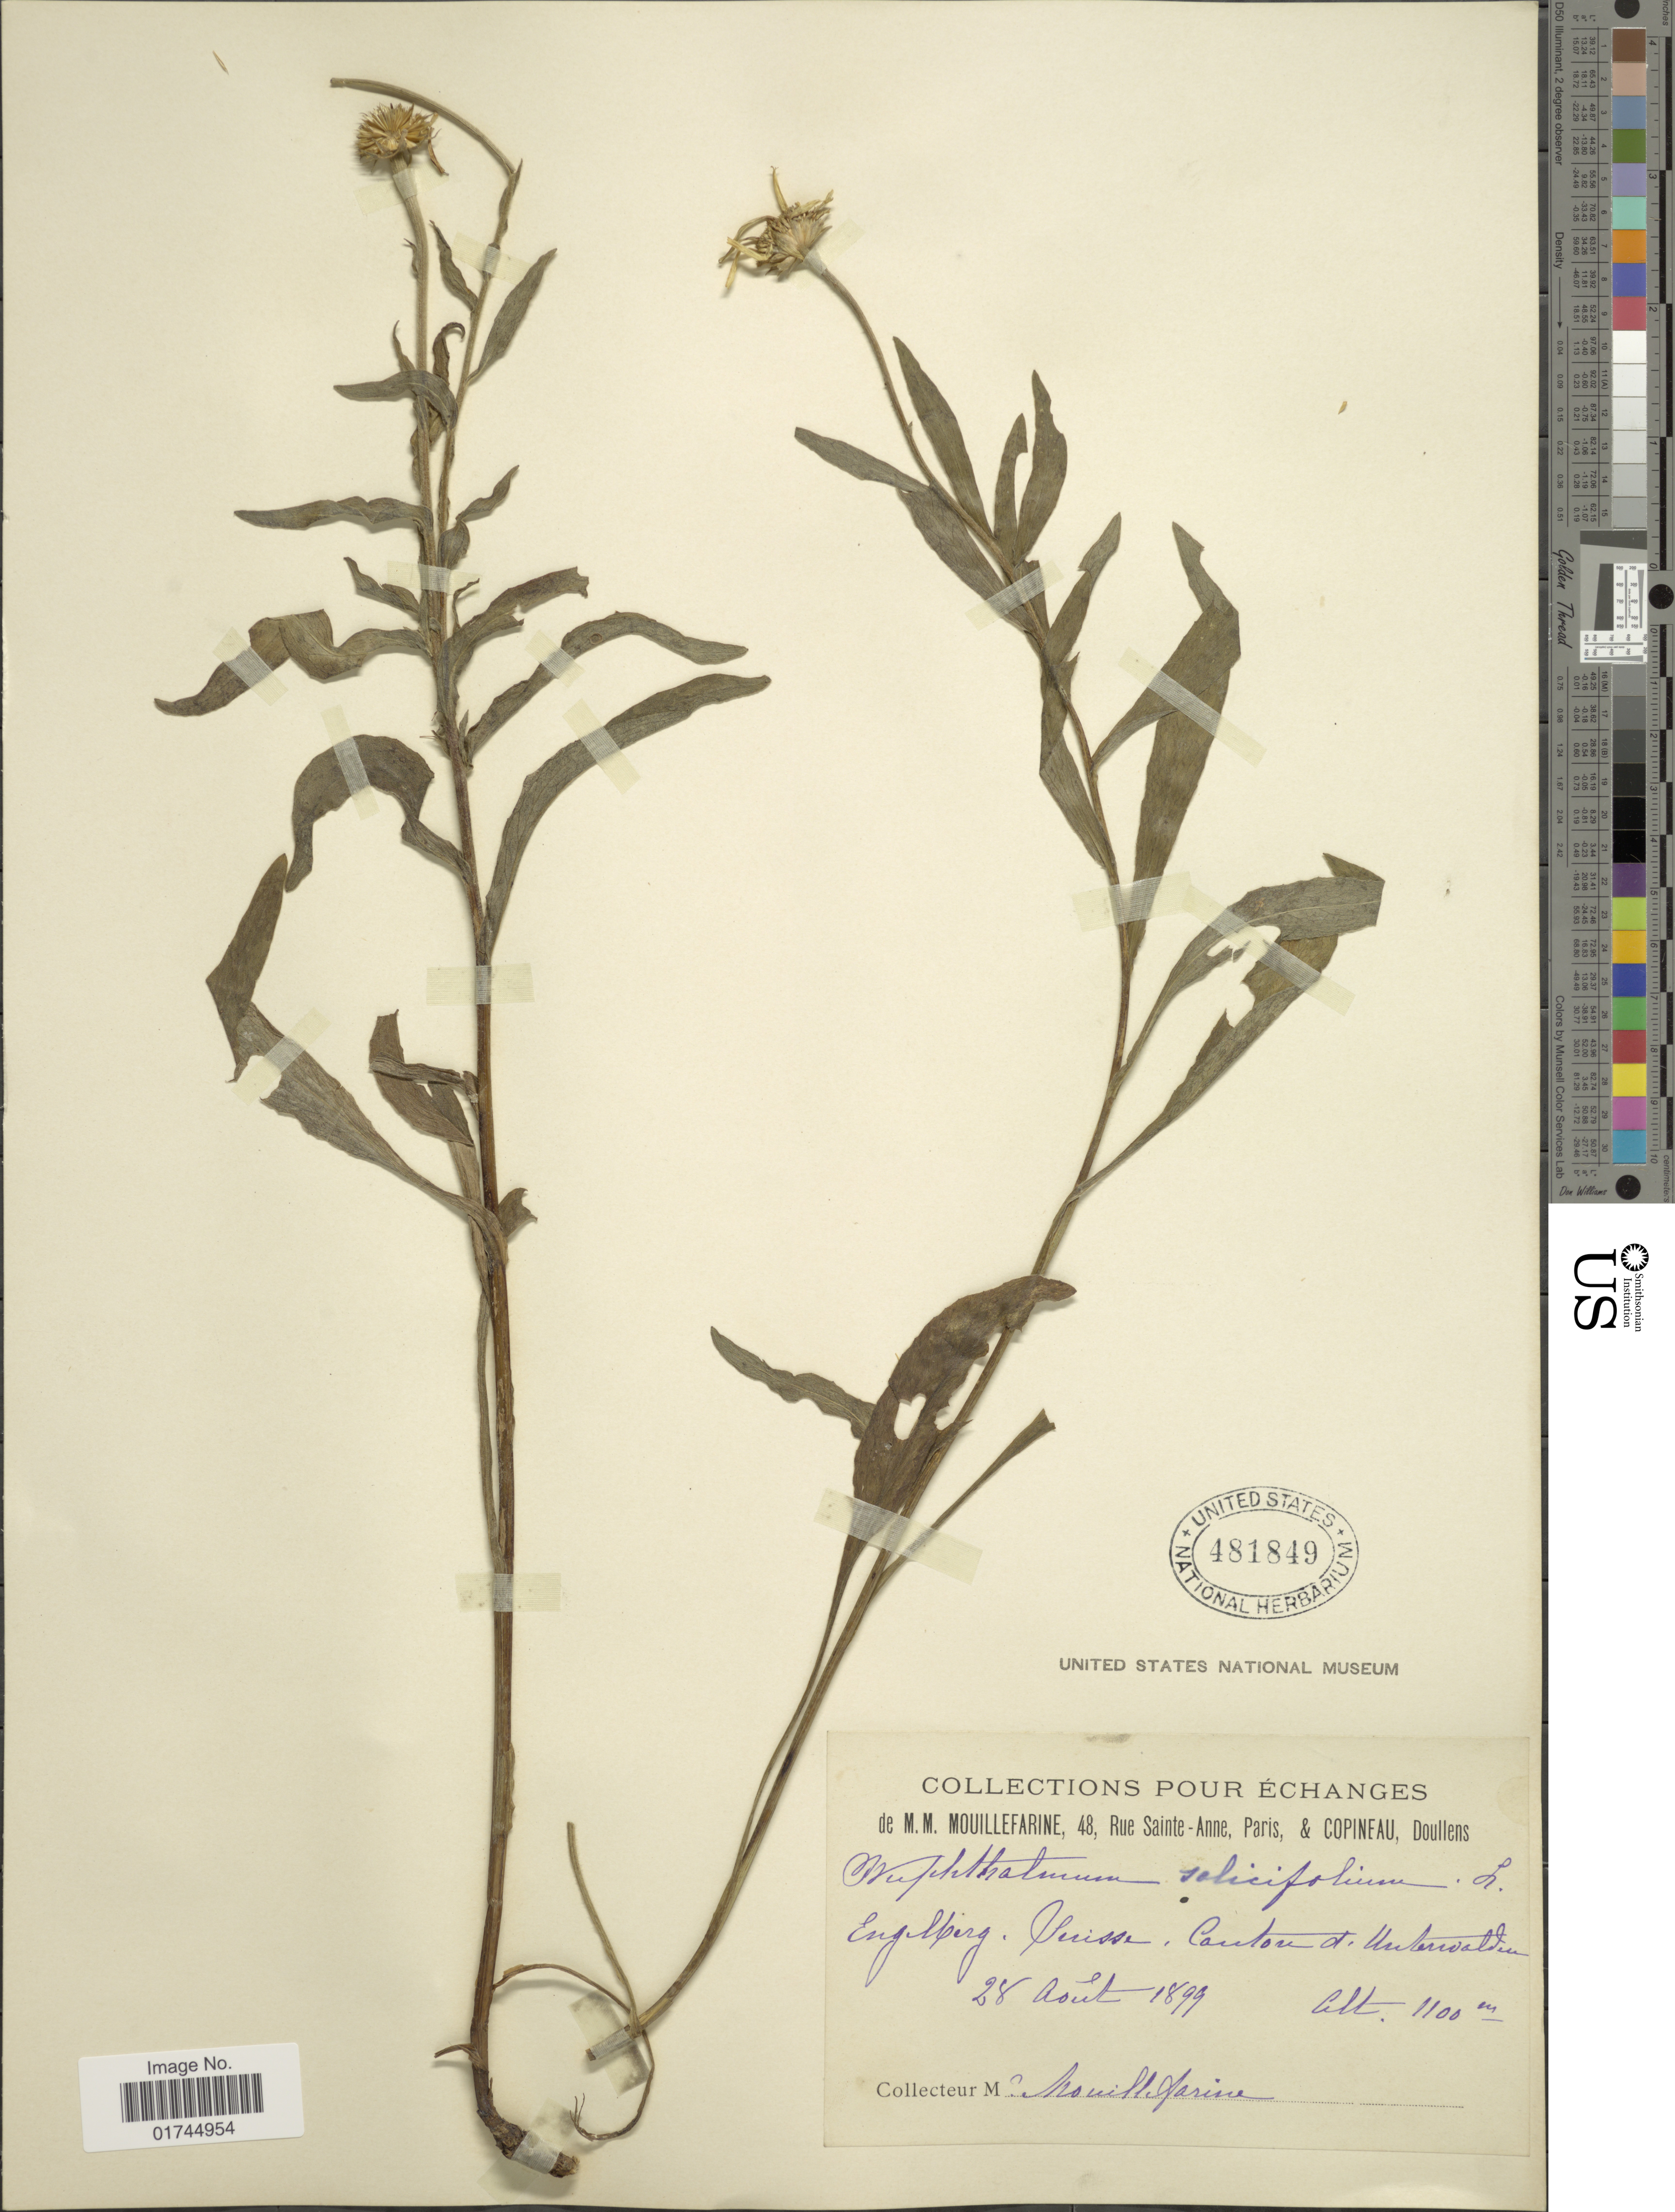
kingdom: Plantae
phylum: Tracheophyta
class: Magnoliopsida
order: Asterales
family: Asteraceae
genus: Buphthalmum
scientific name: Buphthalmum salicifolium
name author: L.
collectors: M. Mouillefarine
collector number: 48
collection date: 1899-08-28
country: Switzerland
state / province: Obwalden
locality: Engelberg, canton d'Unterwalden, Suisse.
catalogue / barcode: US 481849